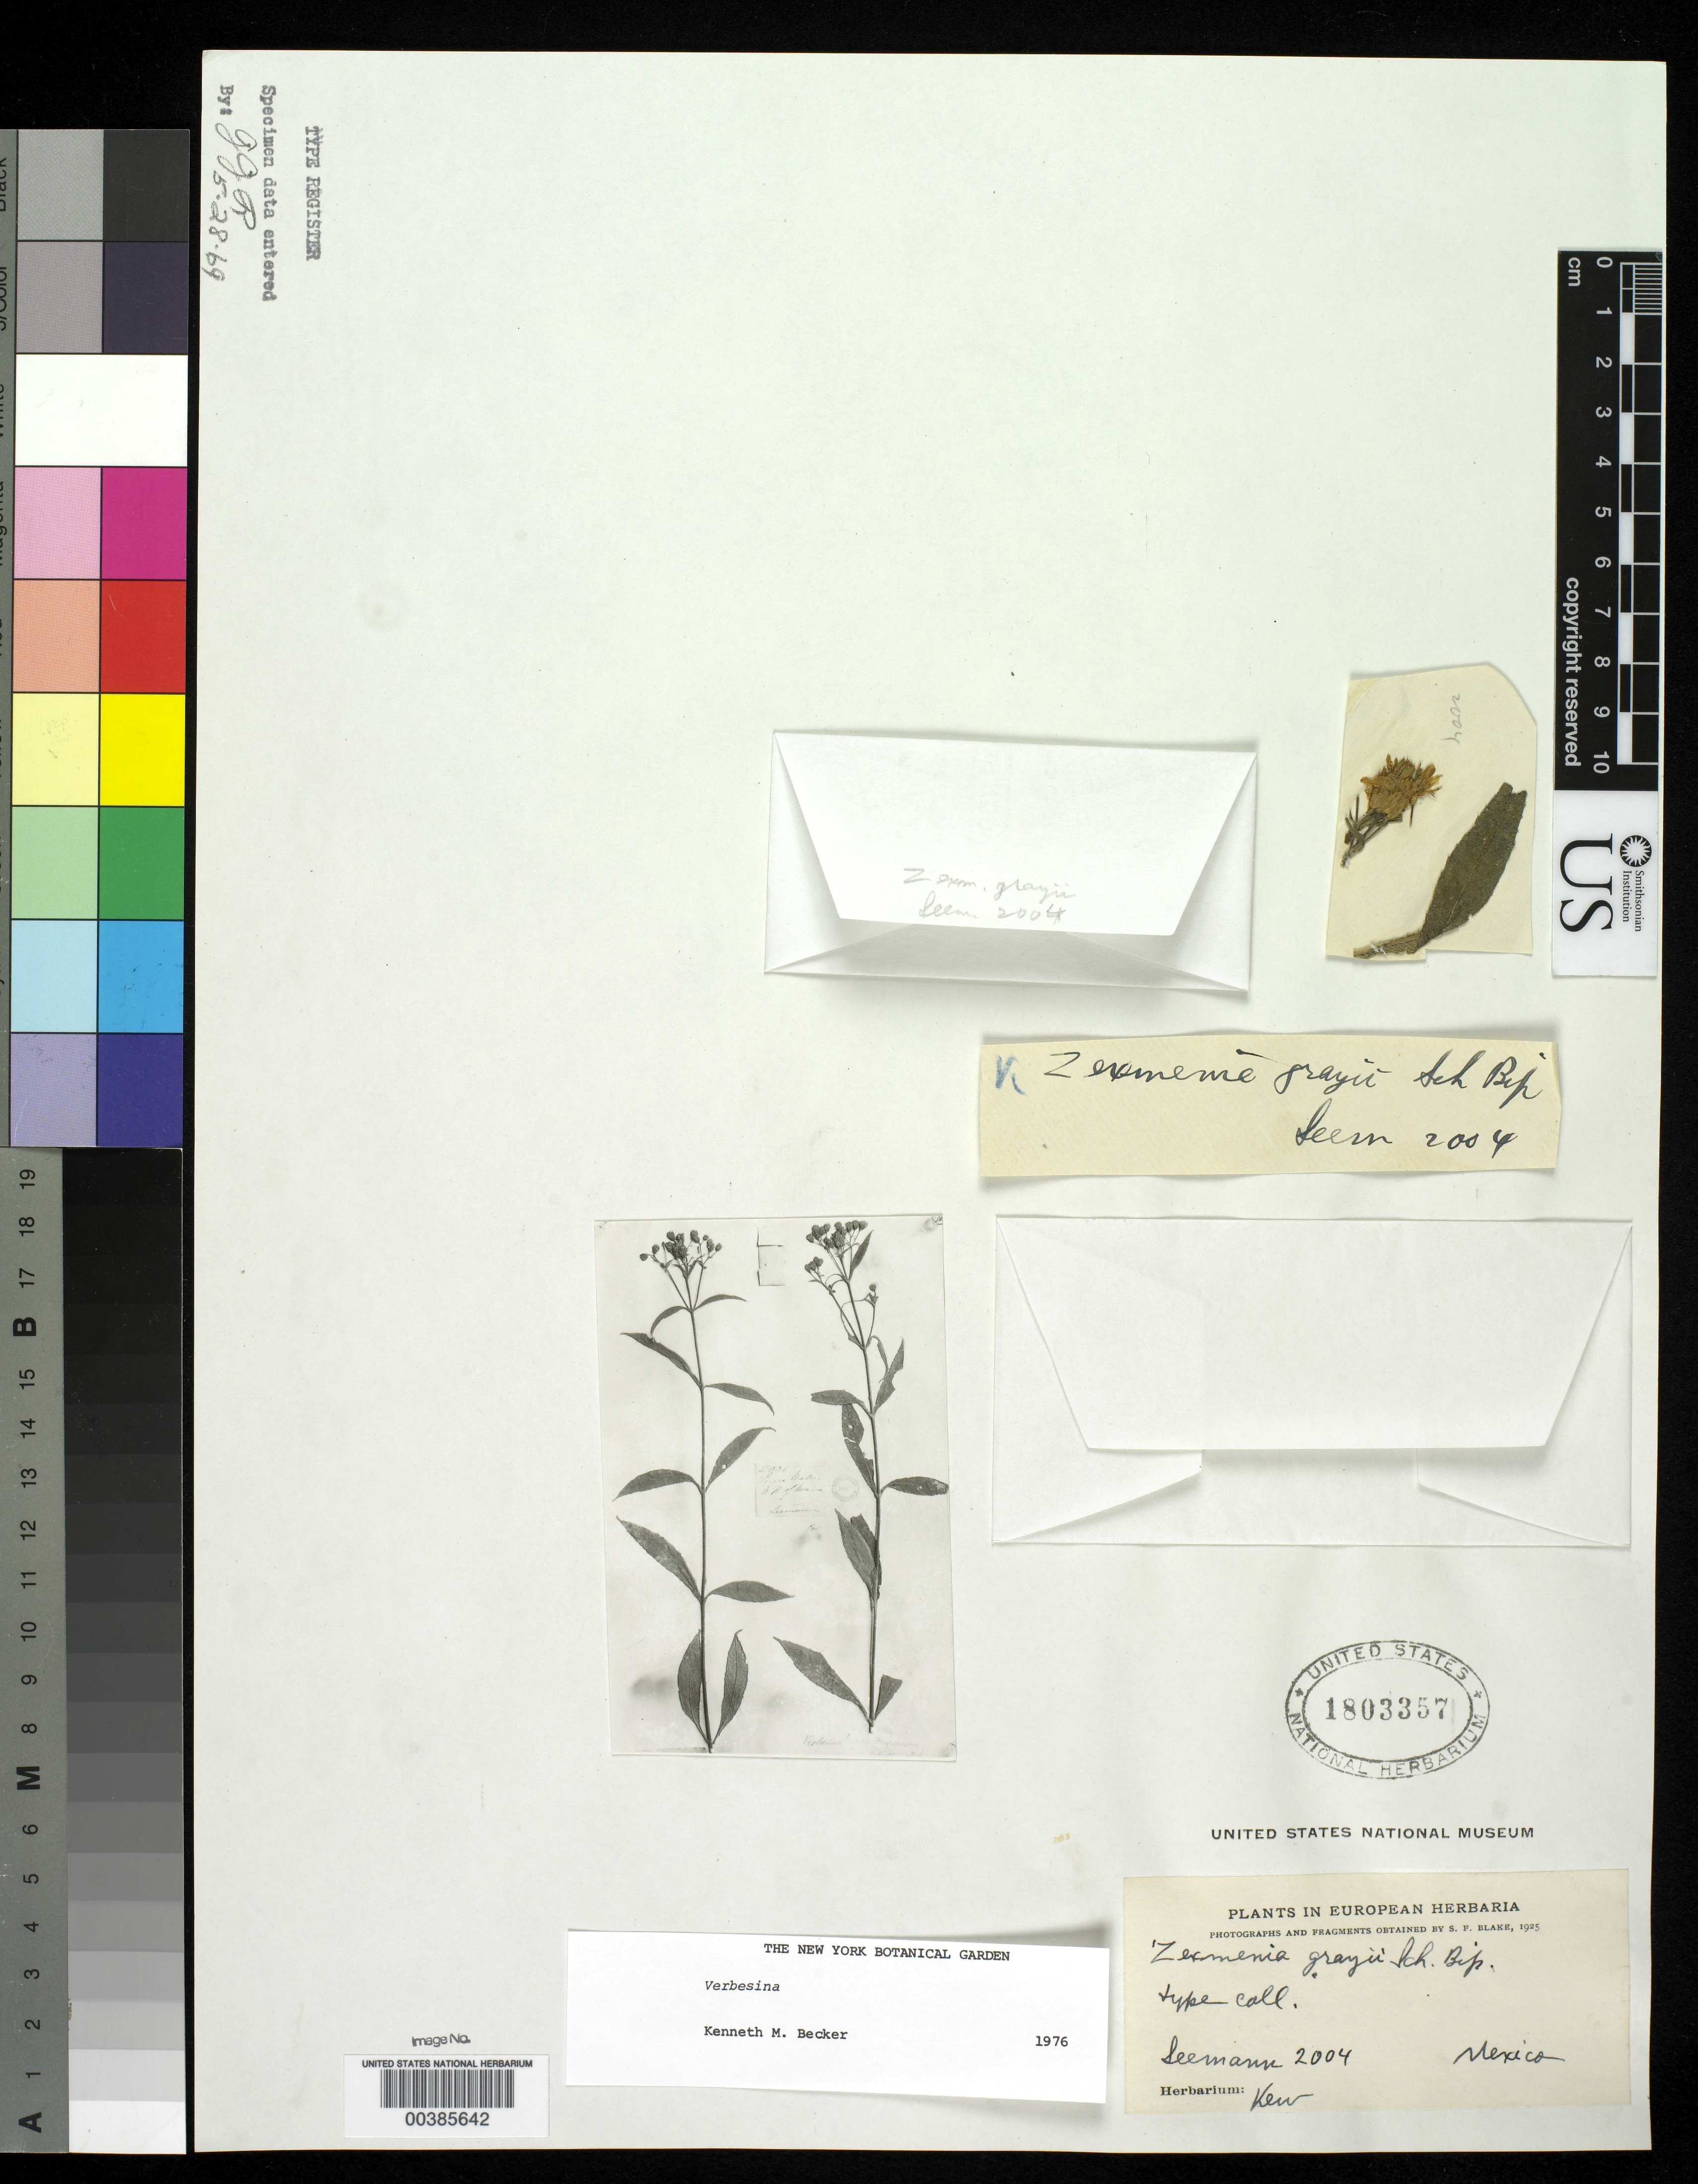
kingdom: Plantae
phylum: Tracheophyta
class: Magnoliopsida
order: Asterales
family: Asteraceae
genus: Zexmenia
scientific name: Zexmenia grayi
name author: Sch. Bip. in Seem.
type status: Type Fragment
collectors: B. C. Seemann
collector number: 2004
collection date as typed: Nov 1849 to -- Apr 1850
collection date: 1849-11/1850-04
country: Mexico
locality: Sierra Madre.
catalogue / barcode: US 1803357